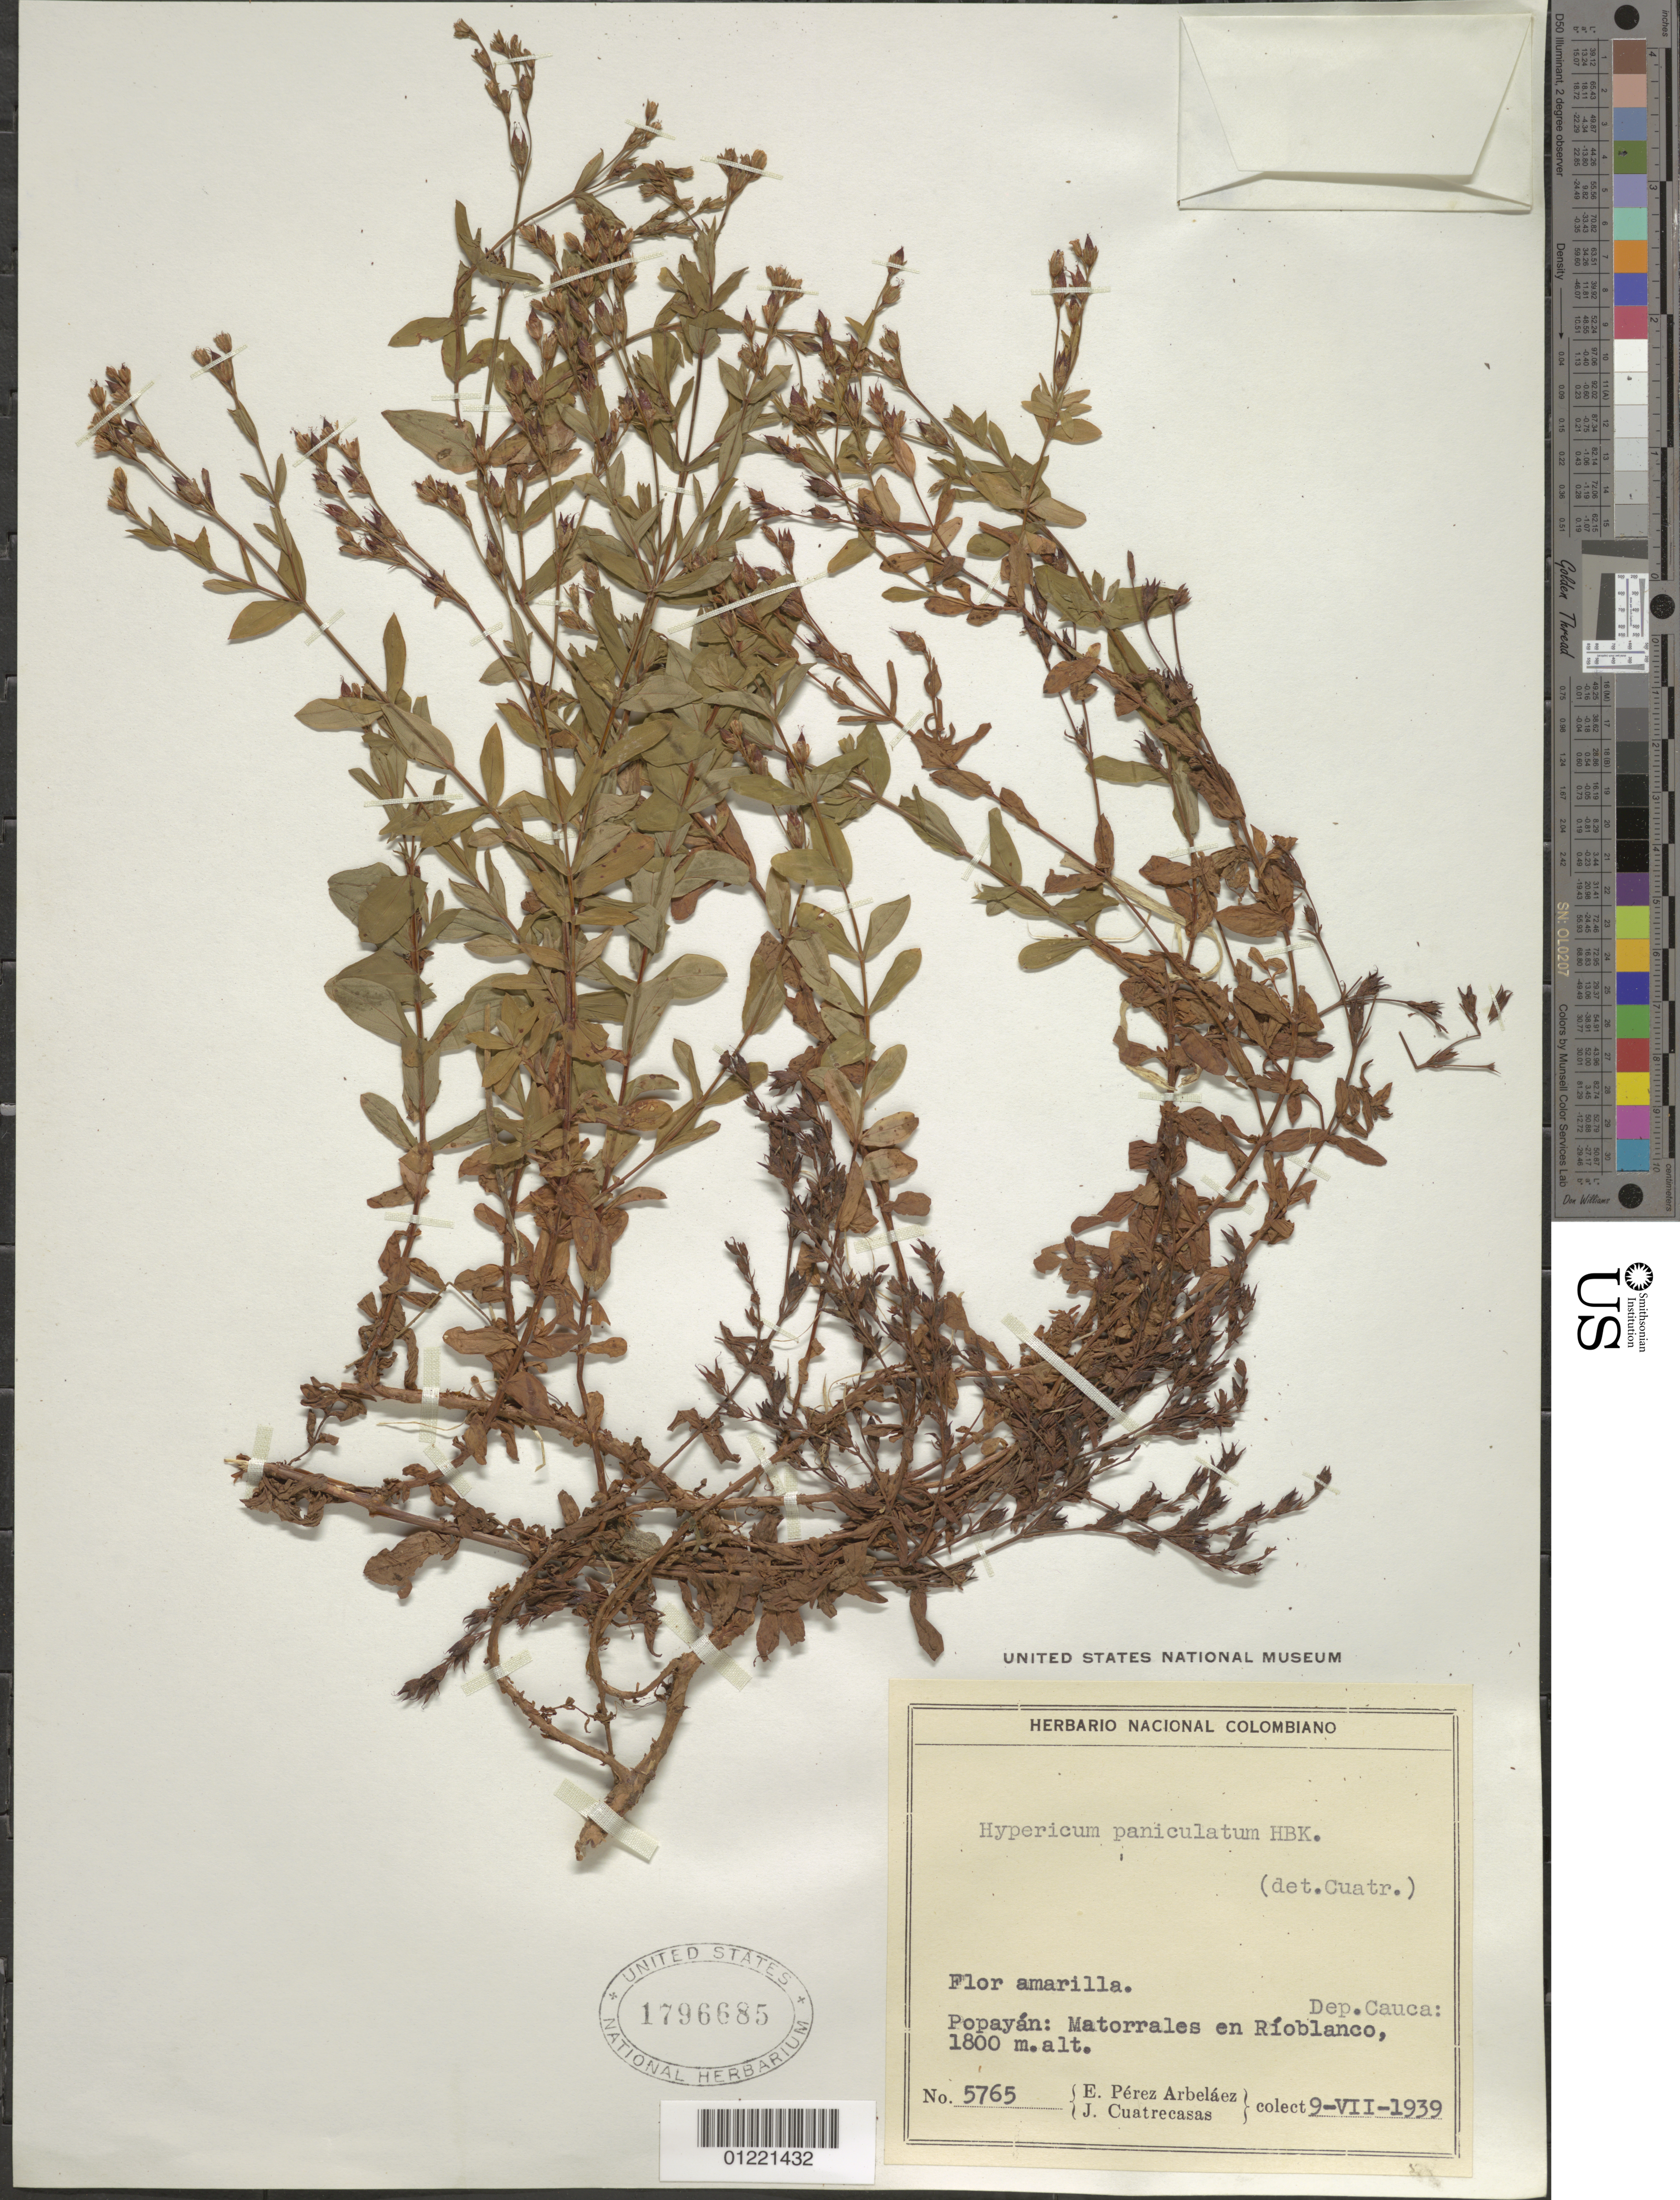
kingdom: Plantae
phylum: Tracheophyta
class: Magnoliopsida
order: Malpighiales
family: Hypericaceae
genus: Hypericum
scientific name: Hypericum silenoides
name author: Juss.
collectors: E. Pérez Arbeláez & J. Cuatrecasas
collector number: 5765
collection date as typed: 09 Jul 1939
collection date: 1939-07-09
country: Colombia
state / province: Cauca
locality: Popayán; Matorrales in Rio Blanco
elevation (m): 1800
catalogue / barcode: US 1796685